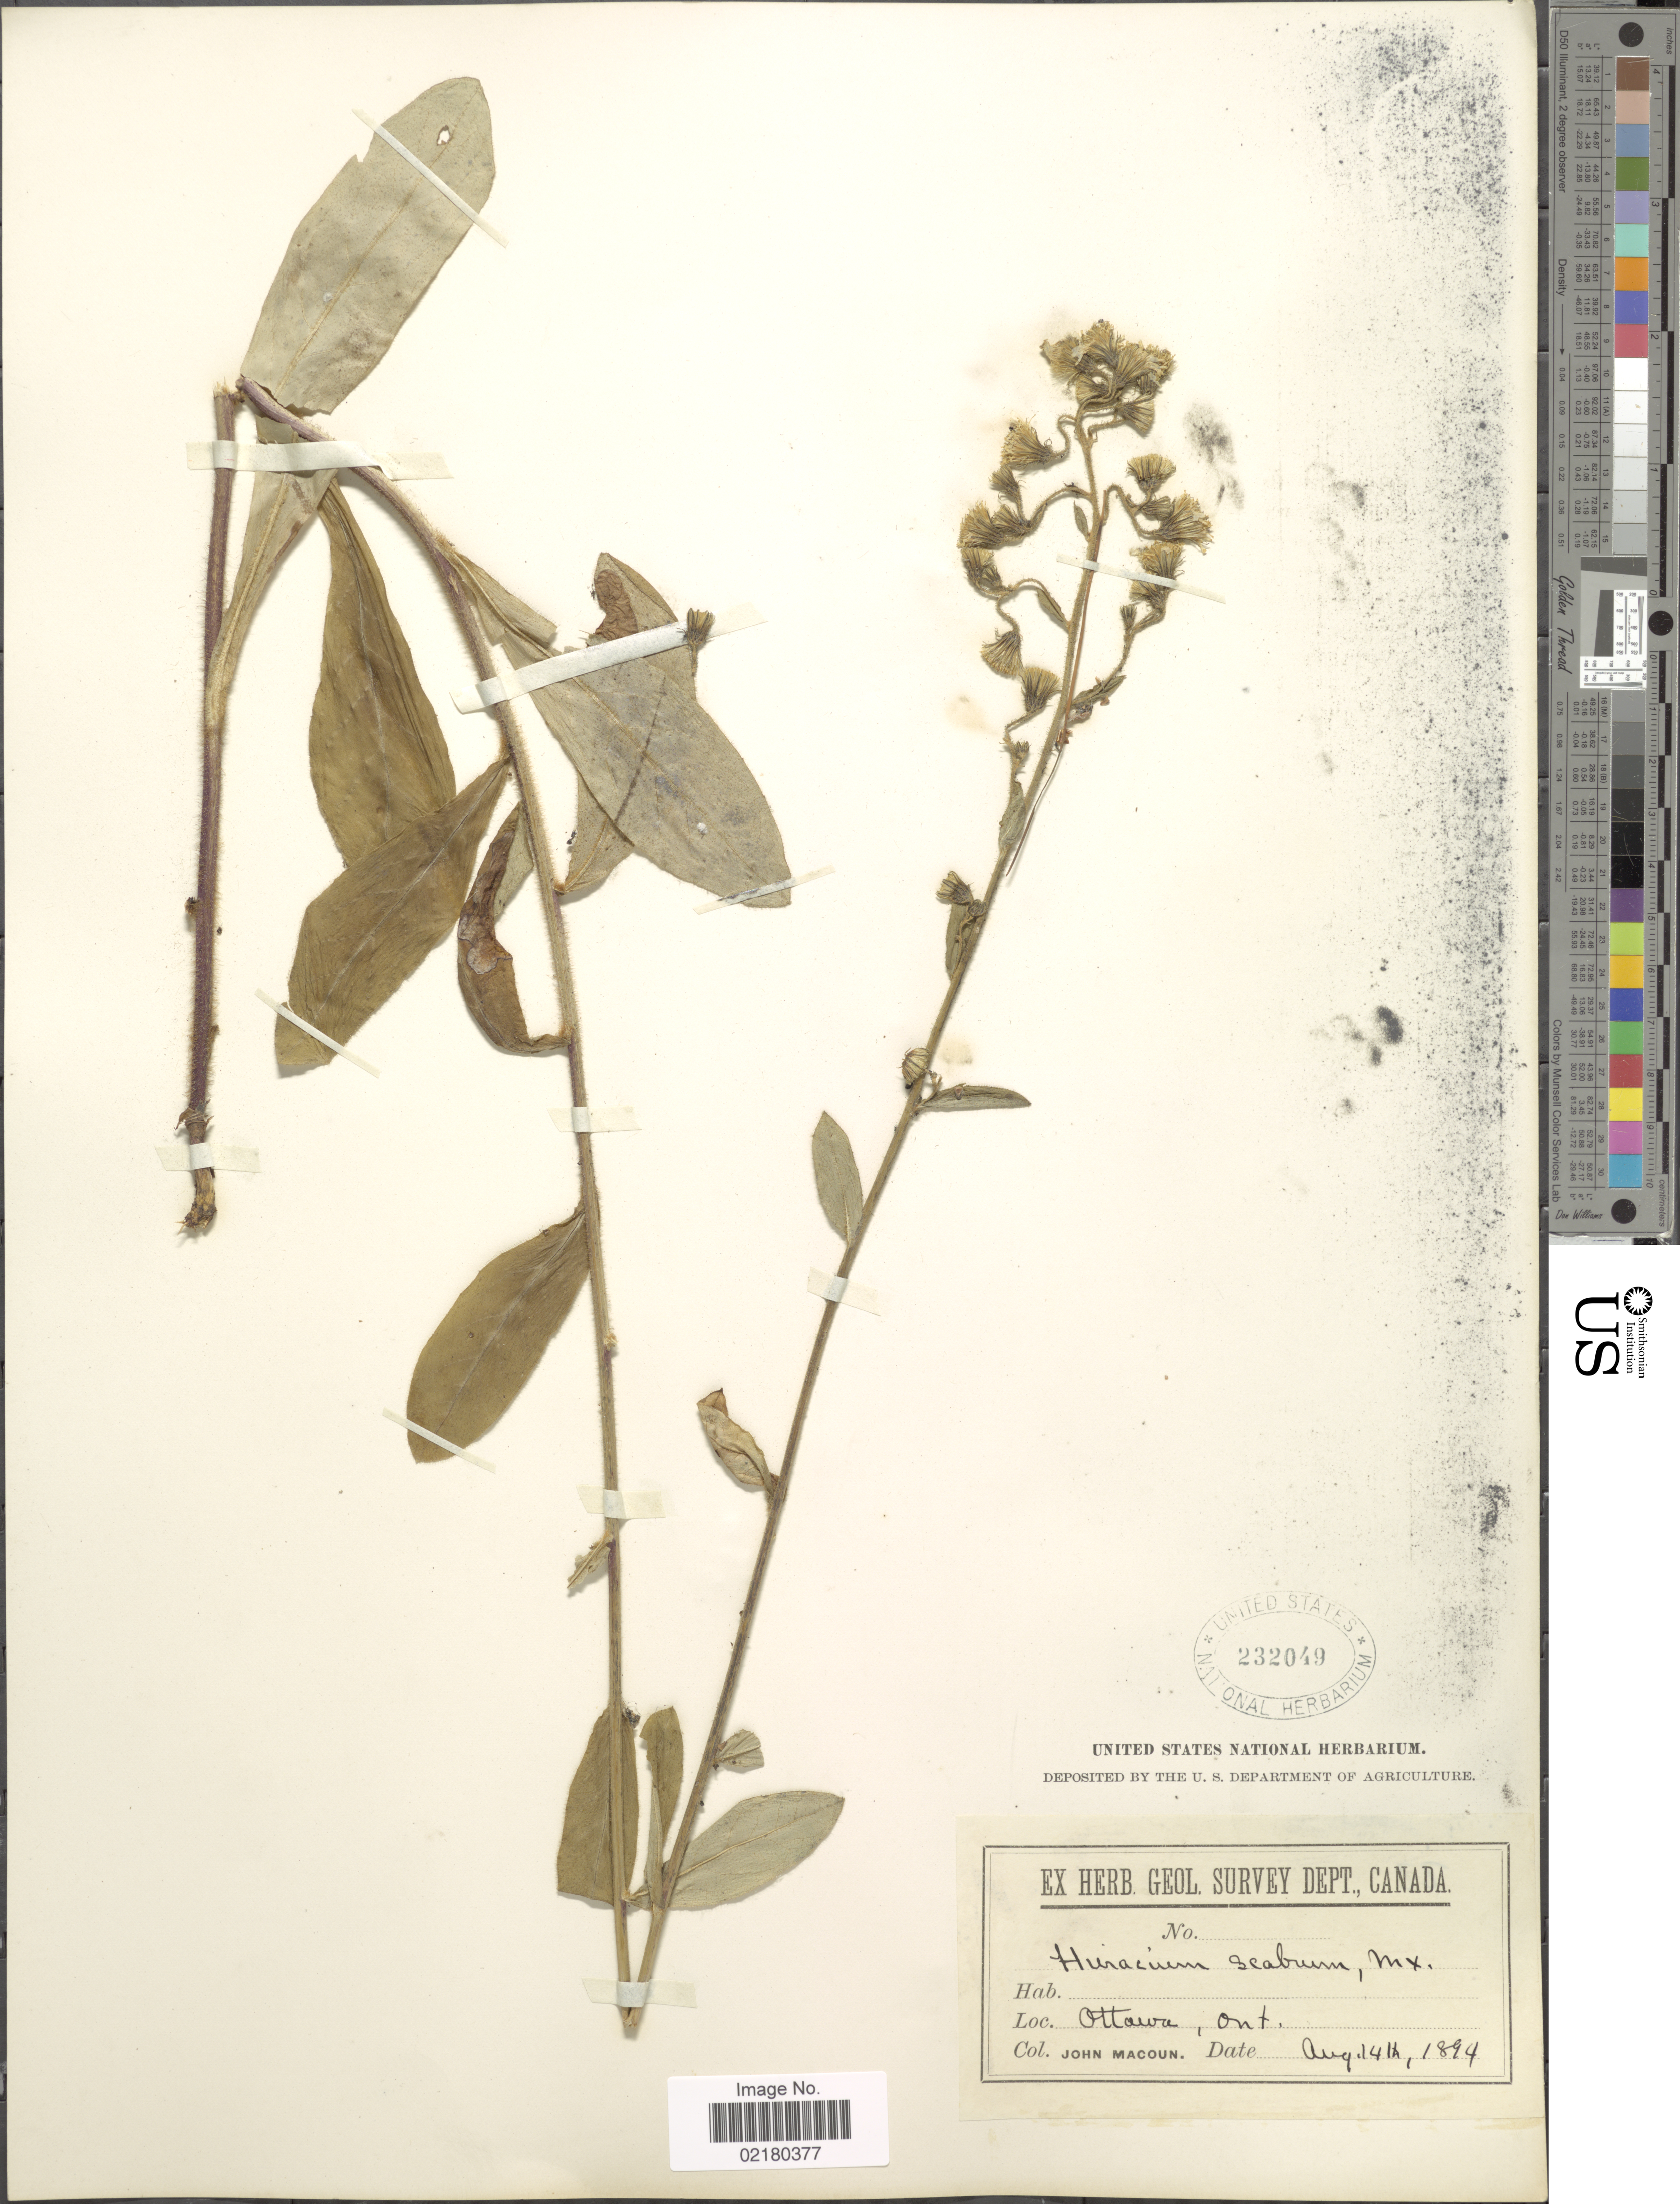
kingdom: Plantae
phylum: Tracheophyta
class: Magnoliopsida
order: Asterales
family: Asteraceae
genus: Hieracium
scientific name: Hieracium gronovii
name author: L.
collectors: J. Macoun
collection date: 1894-08-14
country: Canada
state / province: Ontario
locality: Ottawa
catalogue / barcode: US 232049